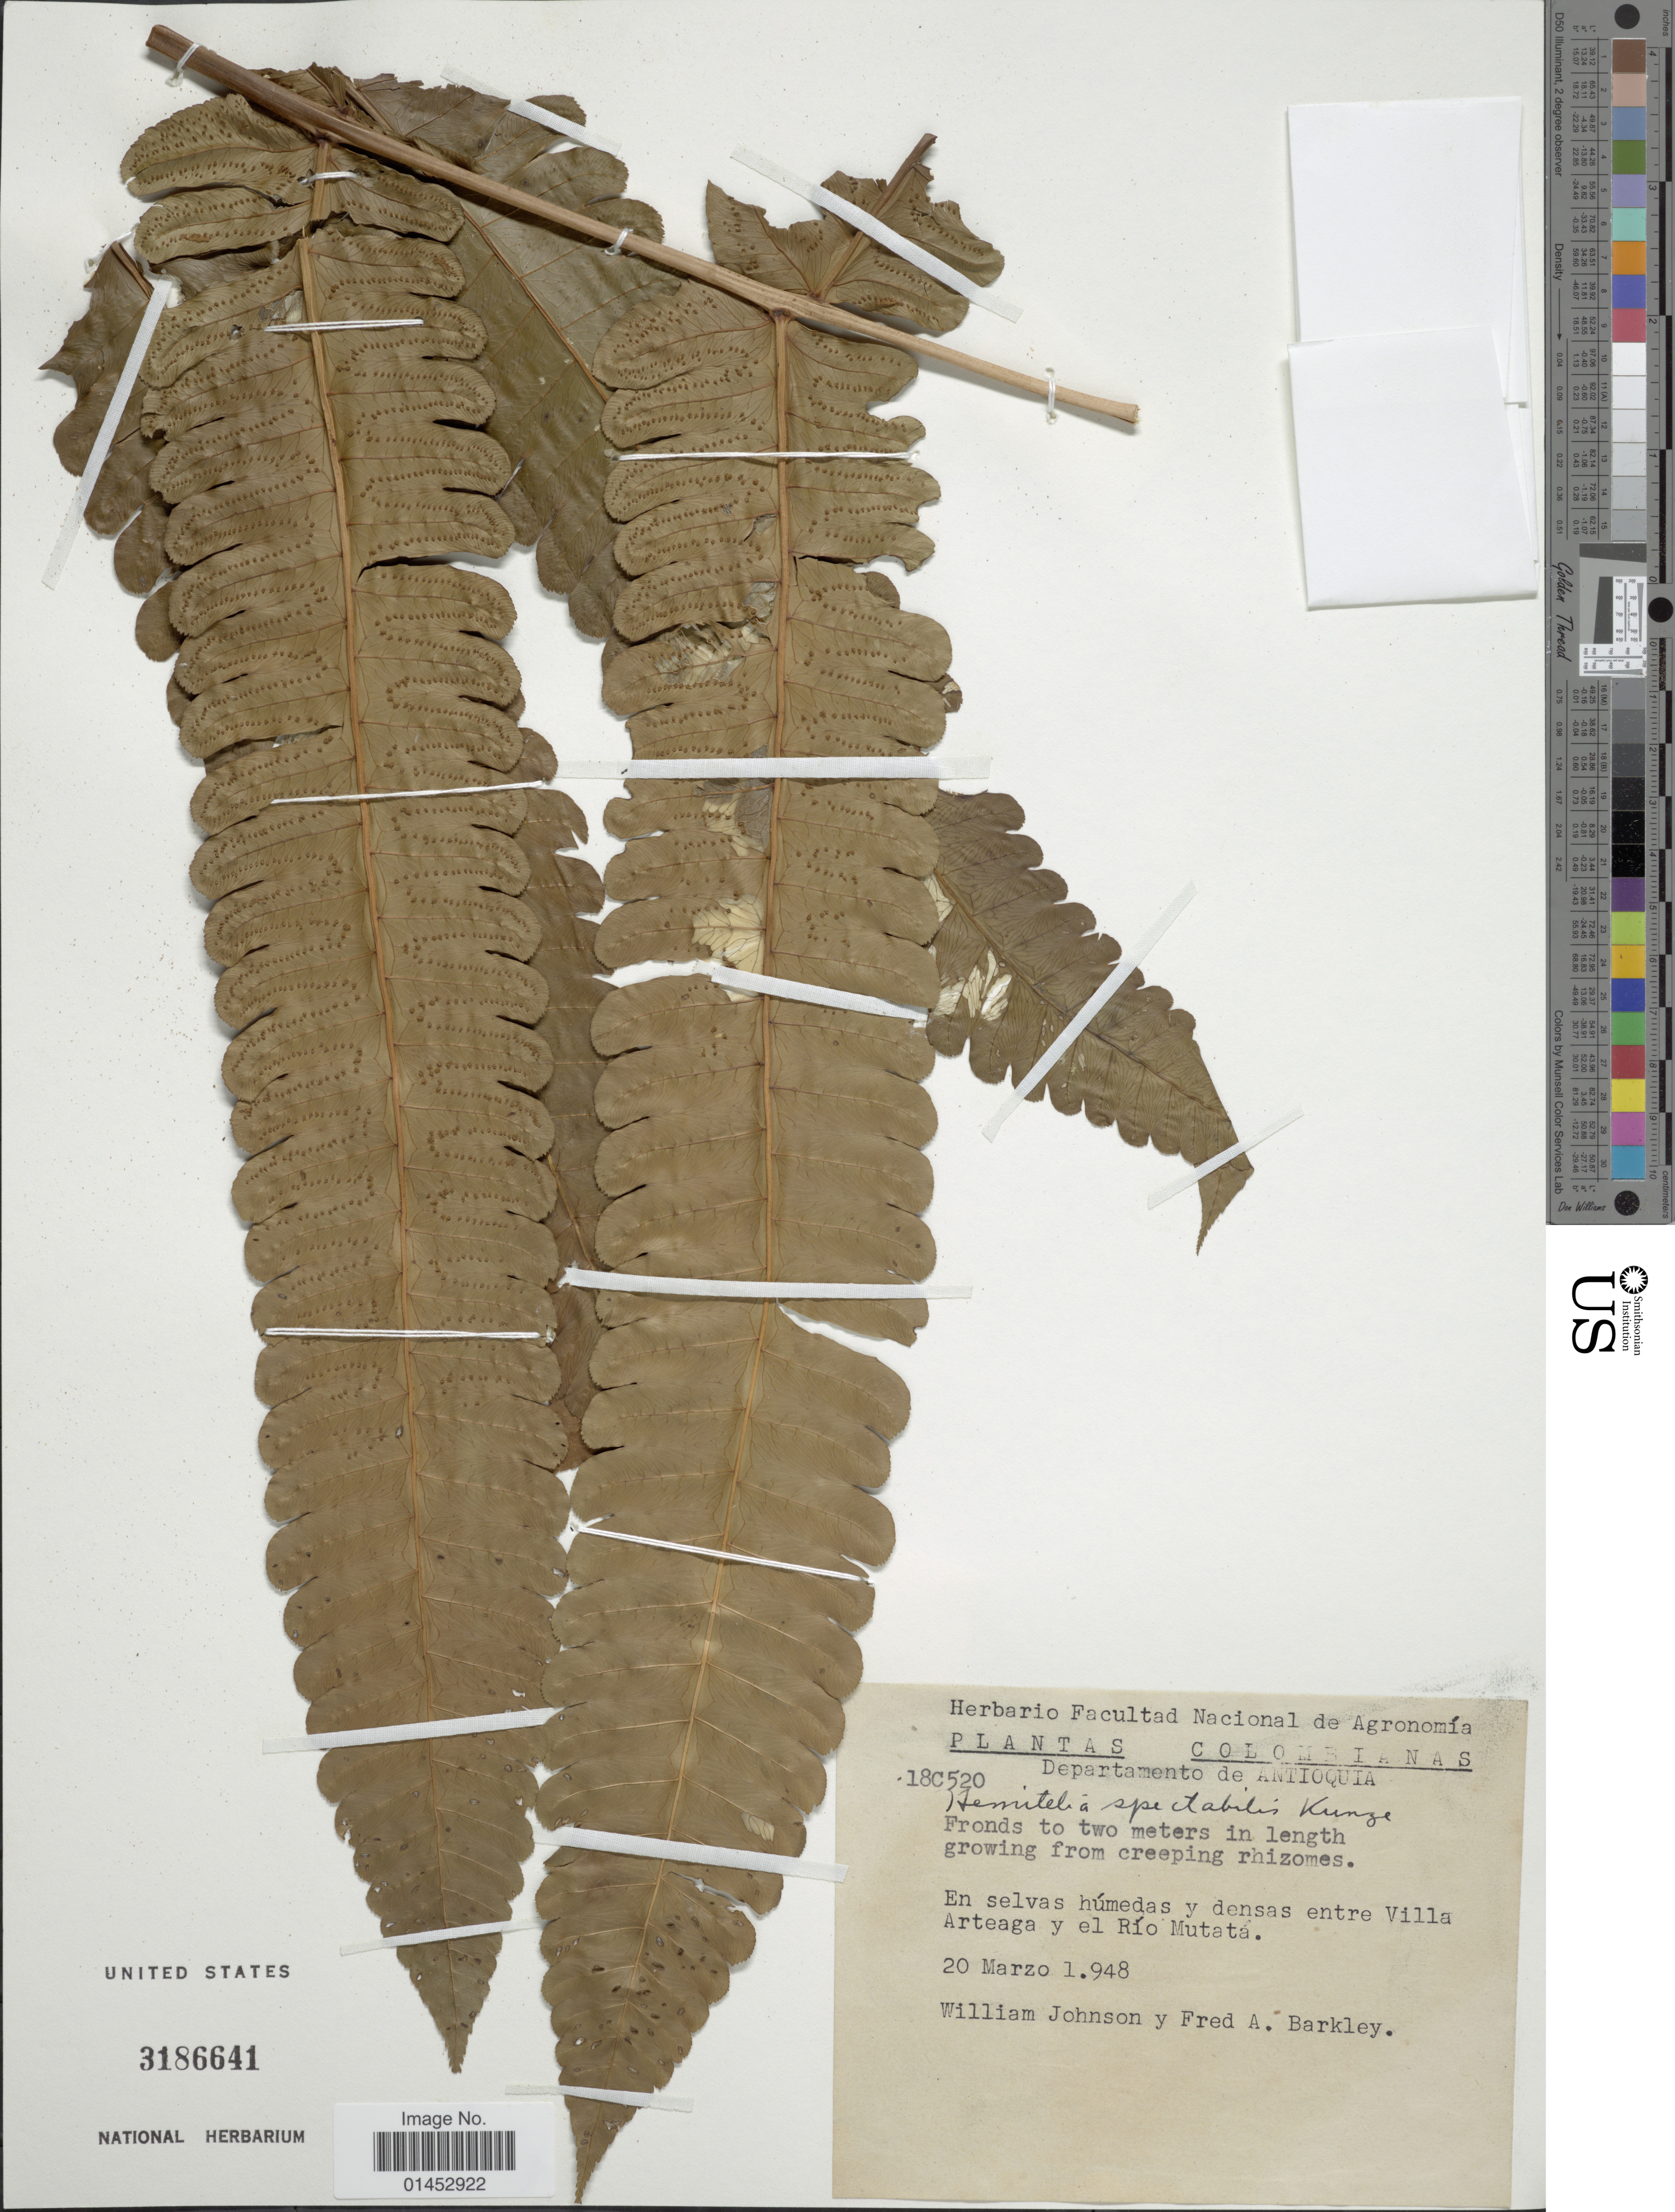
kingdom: Plantae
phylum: Tracheophyta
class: Polypodiopsida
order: Cyatheales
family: Cyatheaceae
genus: Cyathea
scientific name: Cyathea spectabilis var. colombiana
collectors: W. Johnson & F. A. Barkley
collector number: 18C520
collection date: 1948-03-20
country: Colombia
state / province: Antioquia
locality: Department de Antioquia, En selvas húmedad y densas entre Villa Arteaga y el Río Mutatá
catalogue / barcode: US 3186641